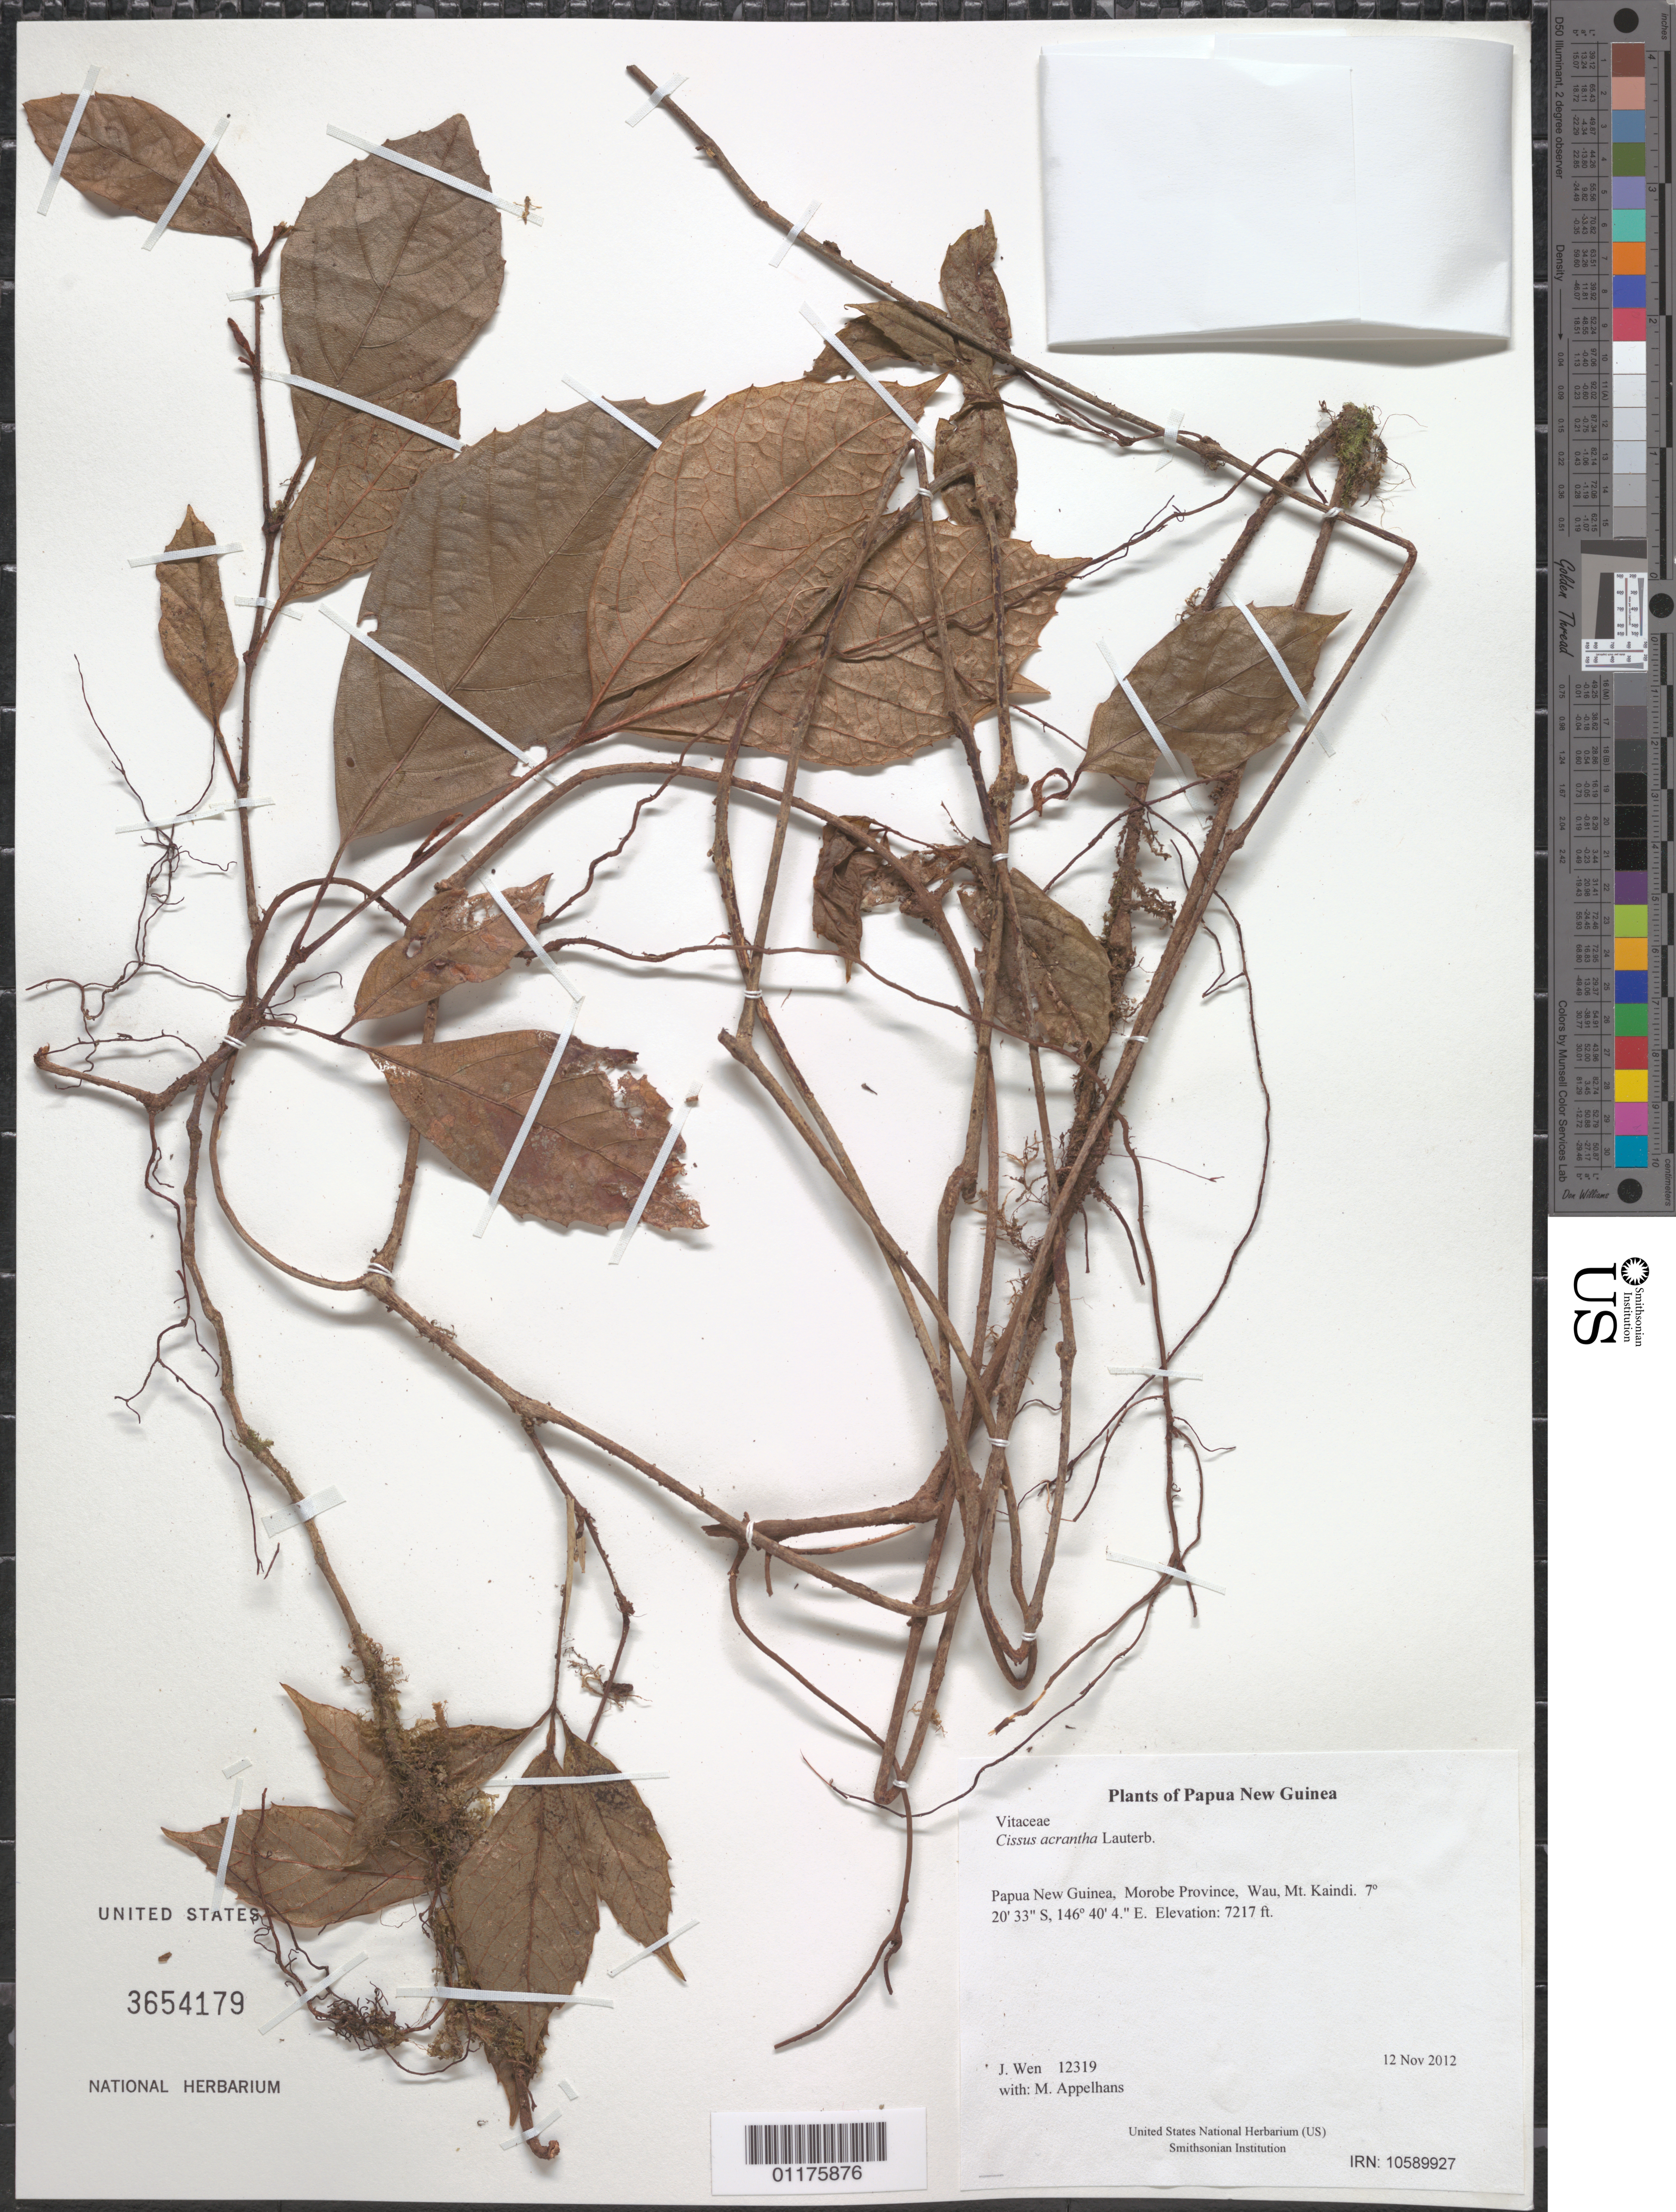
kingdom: Plantae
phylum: Tracheophyta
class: Magnoliopsida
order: Vitales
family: Vitaceae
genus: Cissus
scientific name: Cissus acrantha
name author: Lauterb.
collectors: M. Appelhans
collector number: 12319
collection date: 2012-11-12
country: Papua New Guinea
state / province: Morobe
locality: Wau, Mt. Kaindi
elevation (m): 2200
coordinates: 07 20.556 S, 146 40.070 E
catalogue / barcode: US 3654179